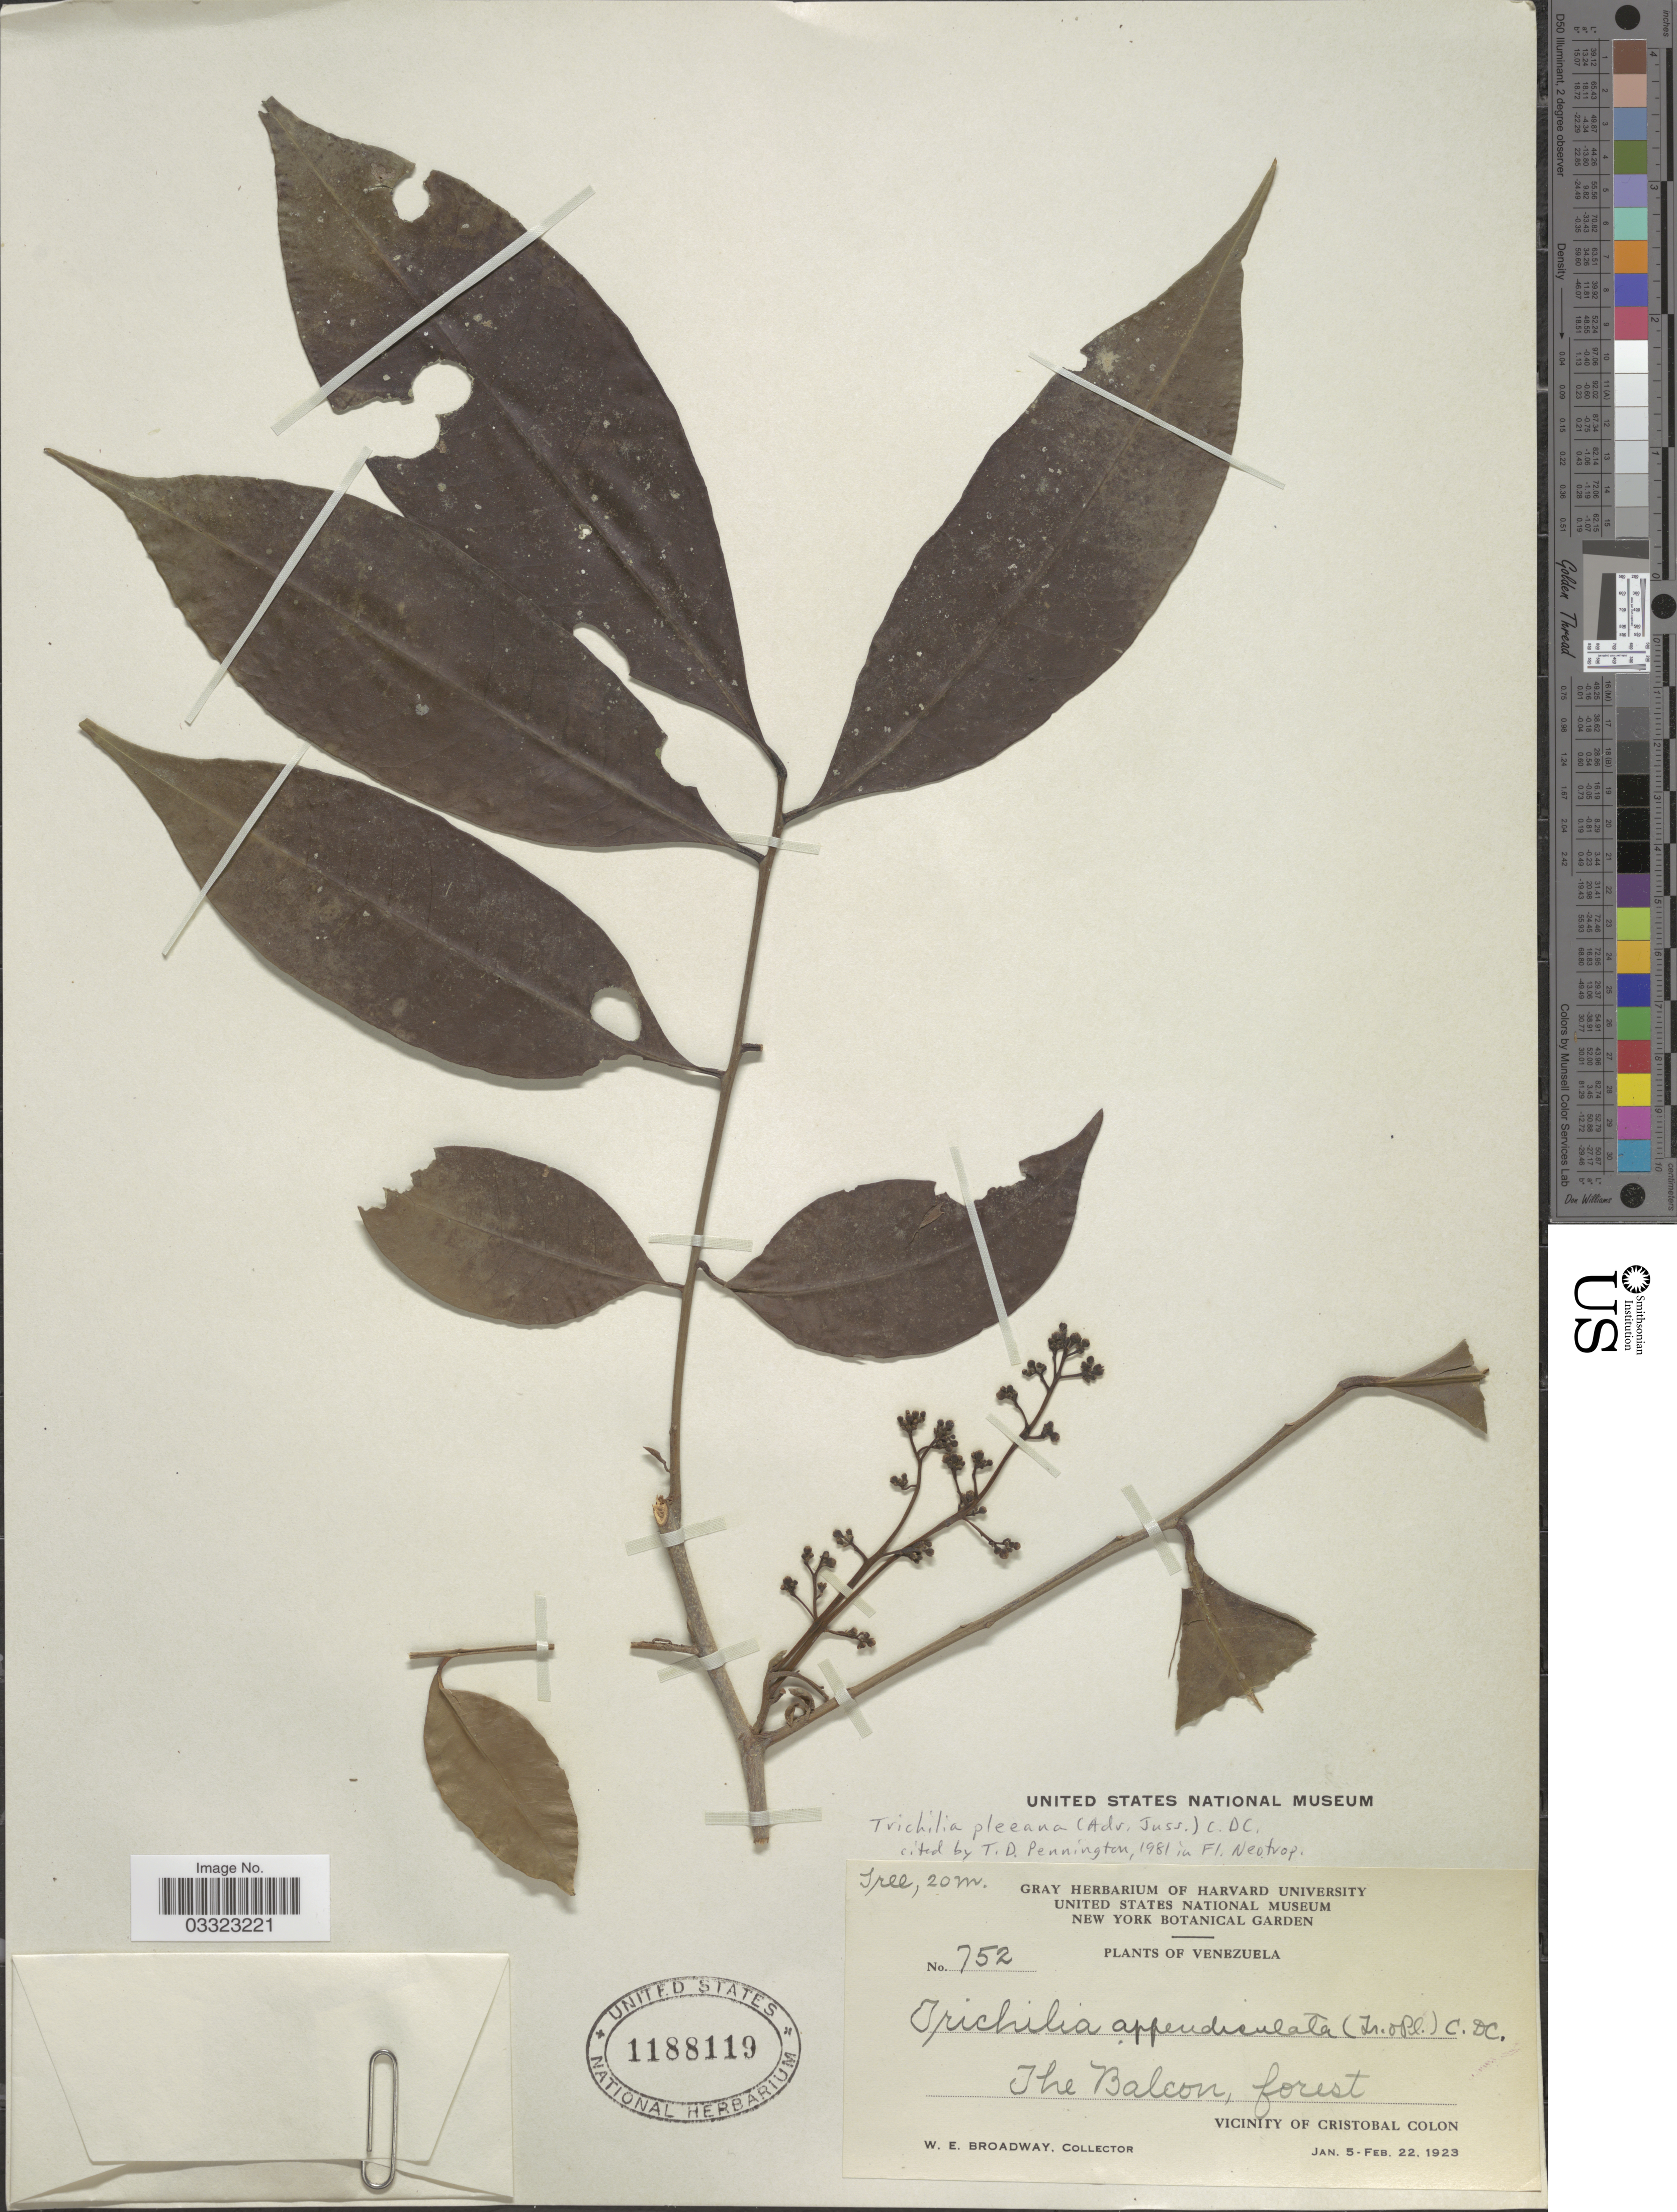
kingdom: Plantae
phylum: Tracheophyta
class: Magnoliopsida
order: Sapindales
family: Meliaceae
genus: Trichilia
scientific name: Trichilia pleeana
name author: (A. Juss.) C. DC.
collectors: W. E. Broadway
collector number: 752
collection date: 1923-01-05/1923-02-22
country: Venezuela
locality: The Balcon. Vicinity of Cristobal Colon.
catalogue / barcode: US 1188119